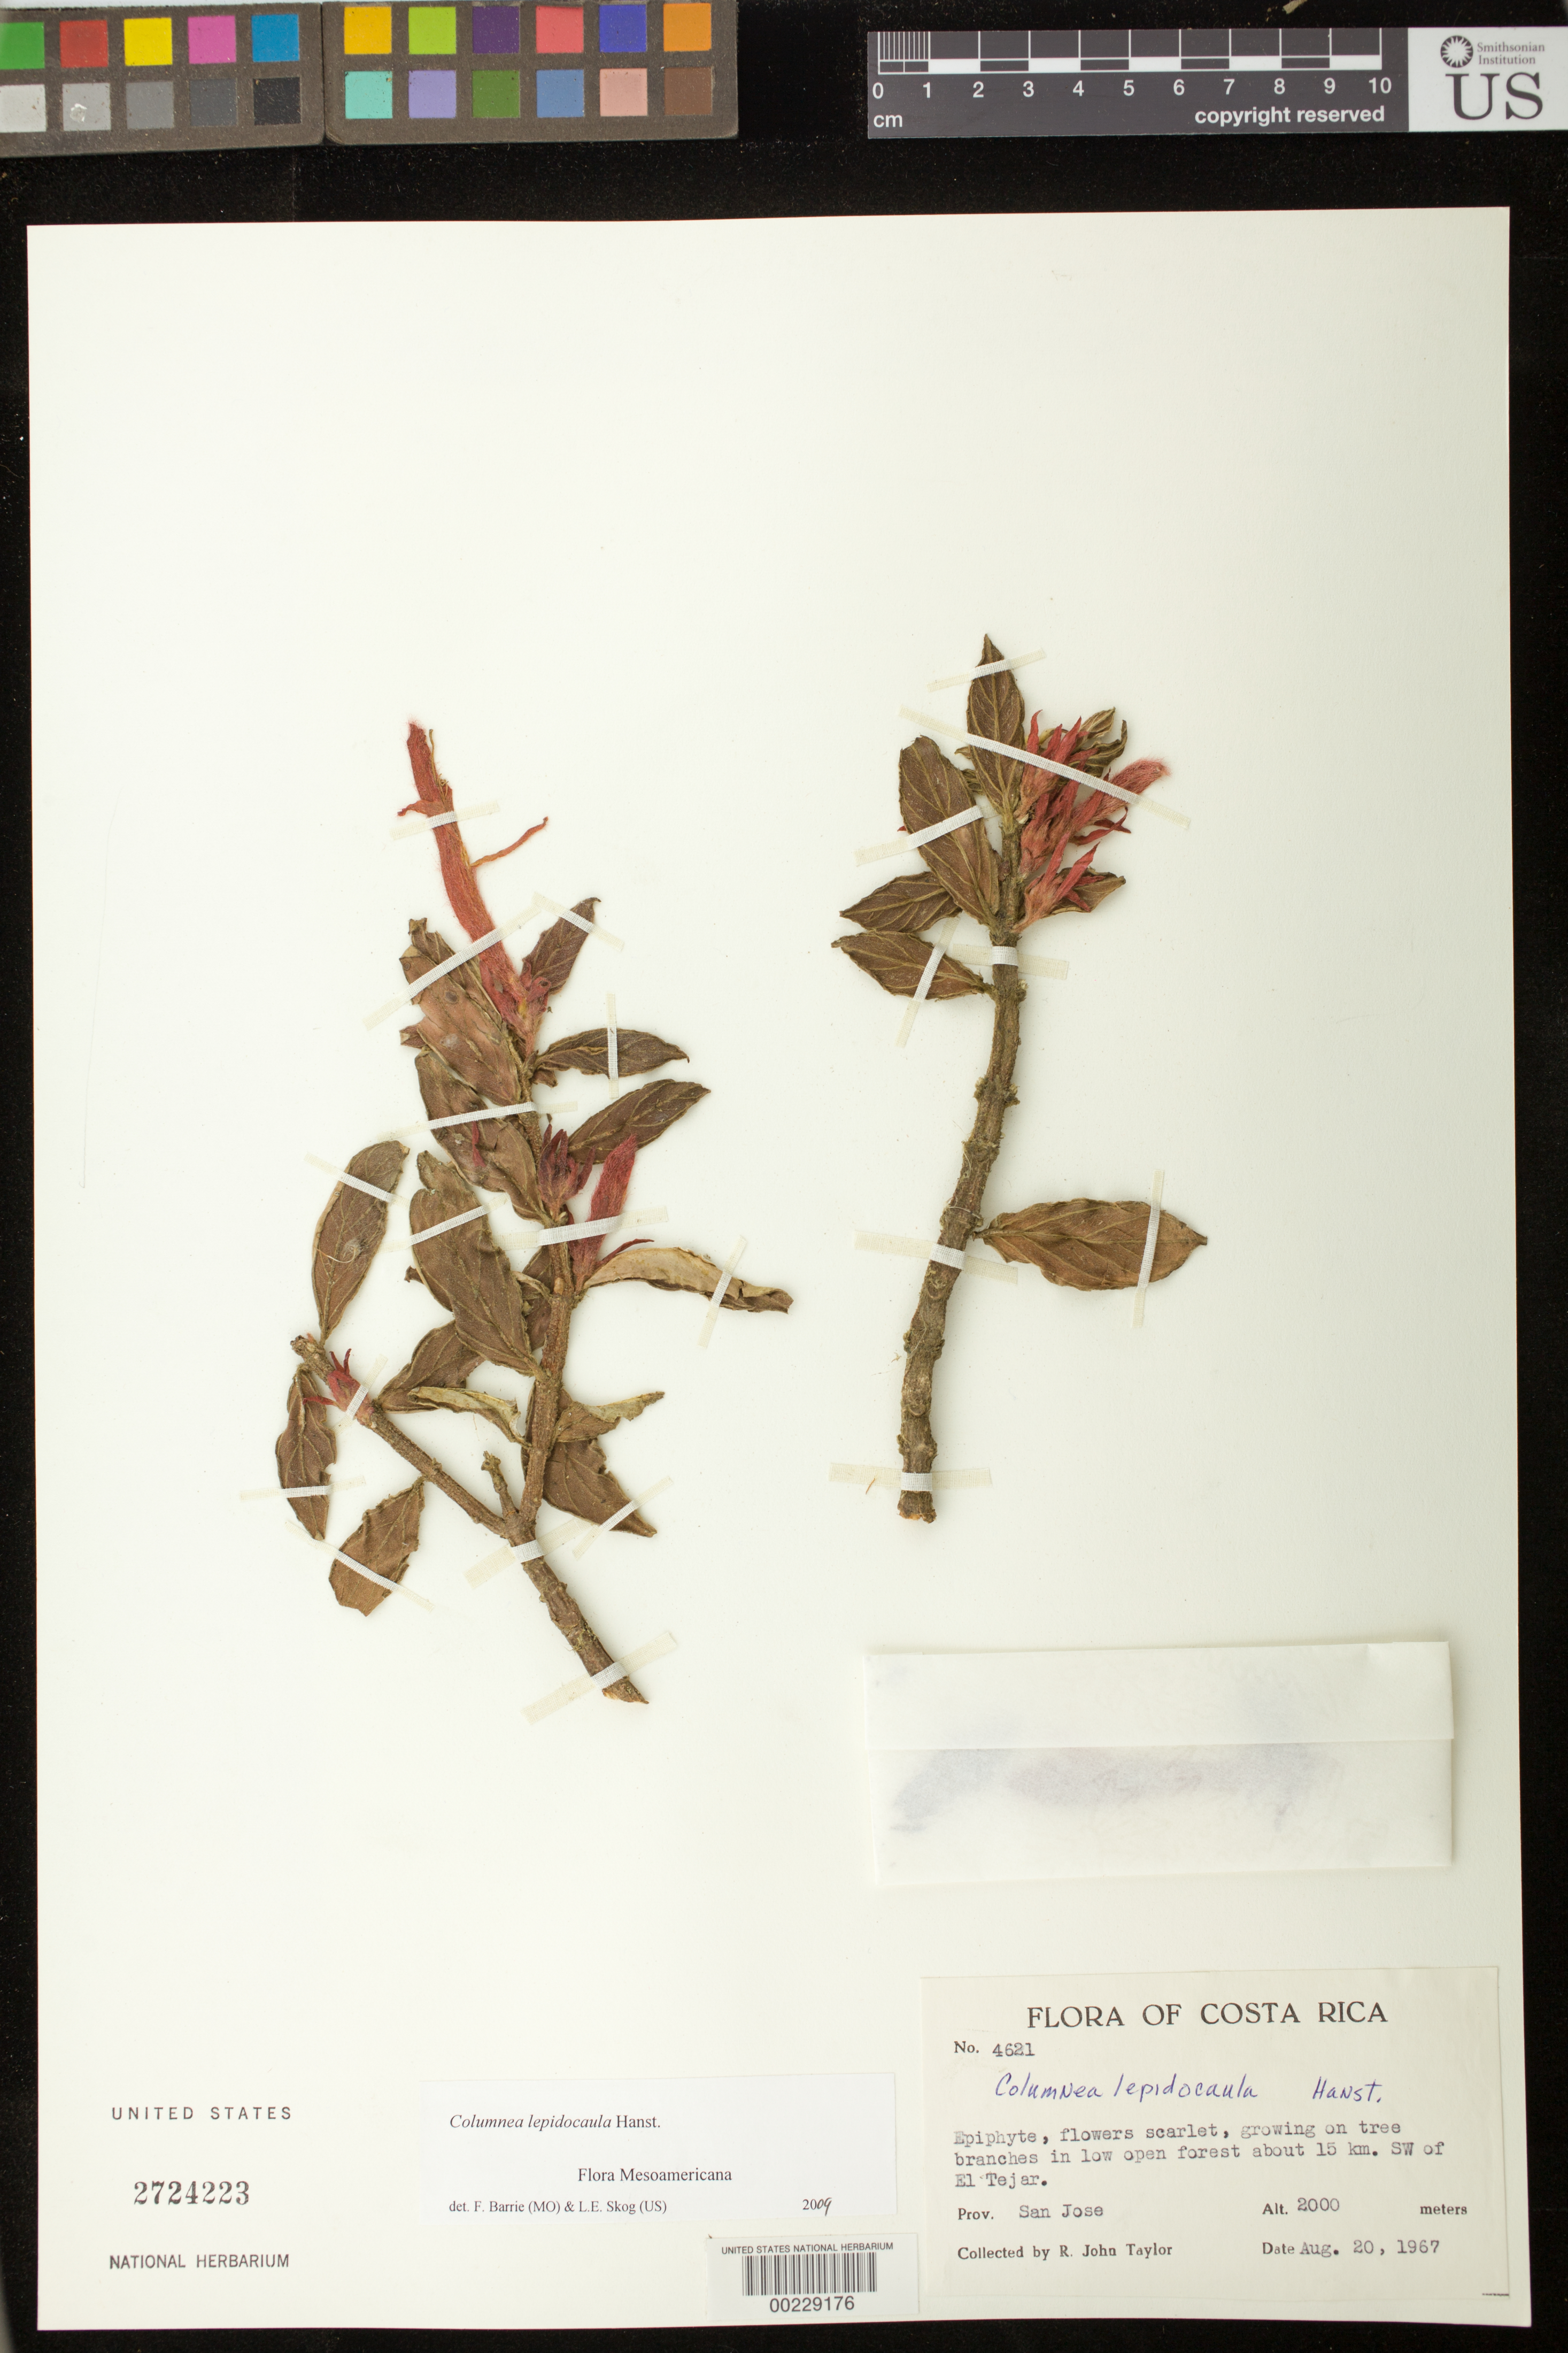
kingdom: Plantae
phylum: Tracheophyta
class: Magnoliopsida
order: Lamiales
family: Gesneriaceae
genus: Columnea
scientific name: Columnea lepidocaula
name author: Hanst.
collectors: J. Taylor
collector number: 4621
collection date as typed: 20 Aug 1967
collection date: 1967-08-20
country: Costa Rica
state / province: San José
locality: About 15 km SW of El Tejar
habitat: In low open forest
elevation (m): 2000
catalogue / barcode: US 2724223